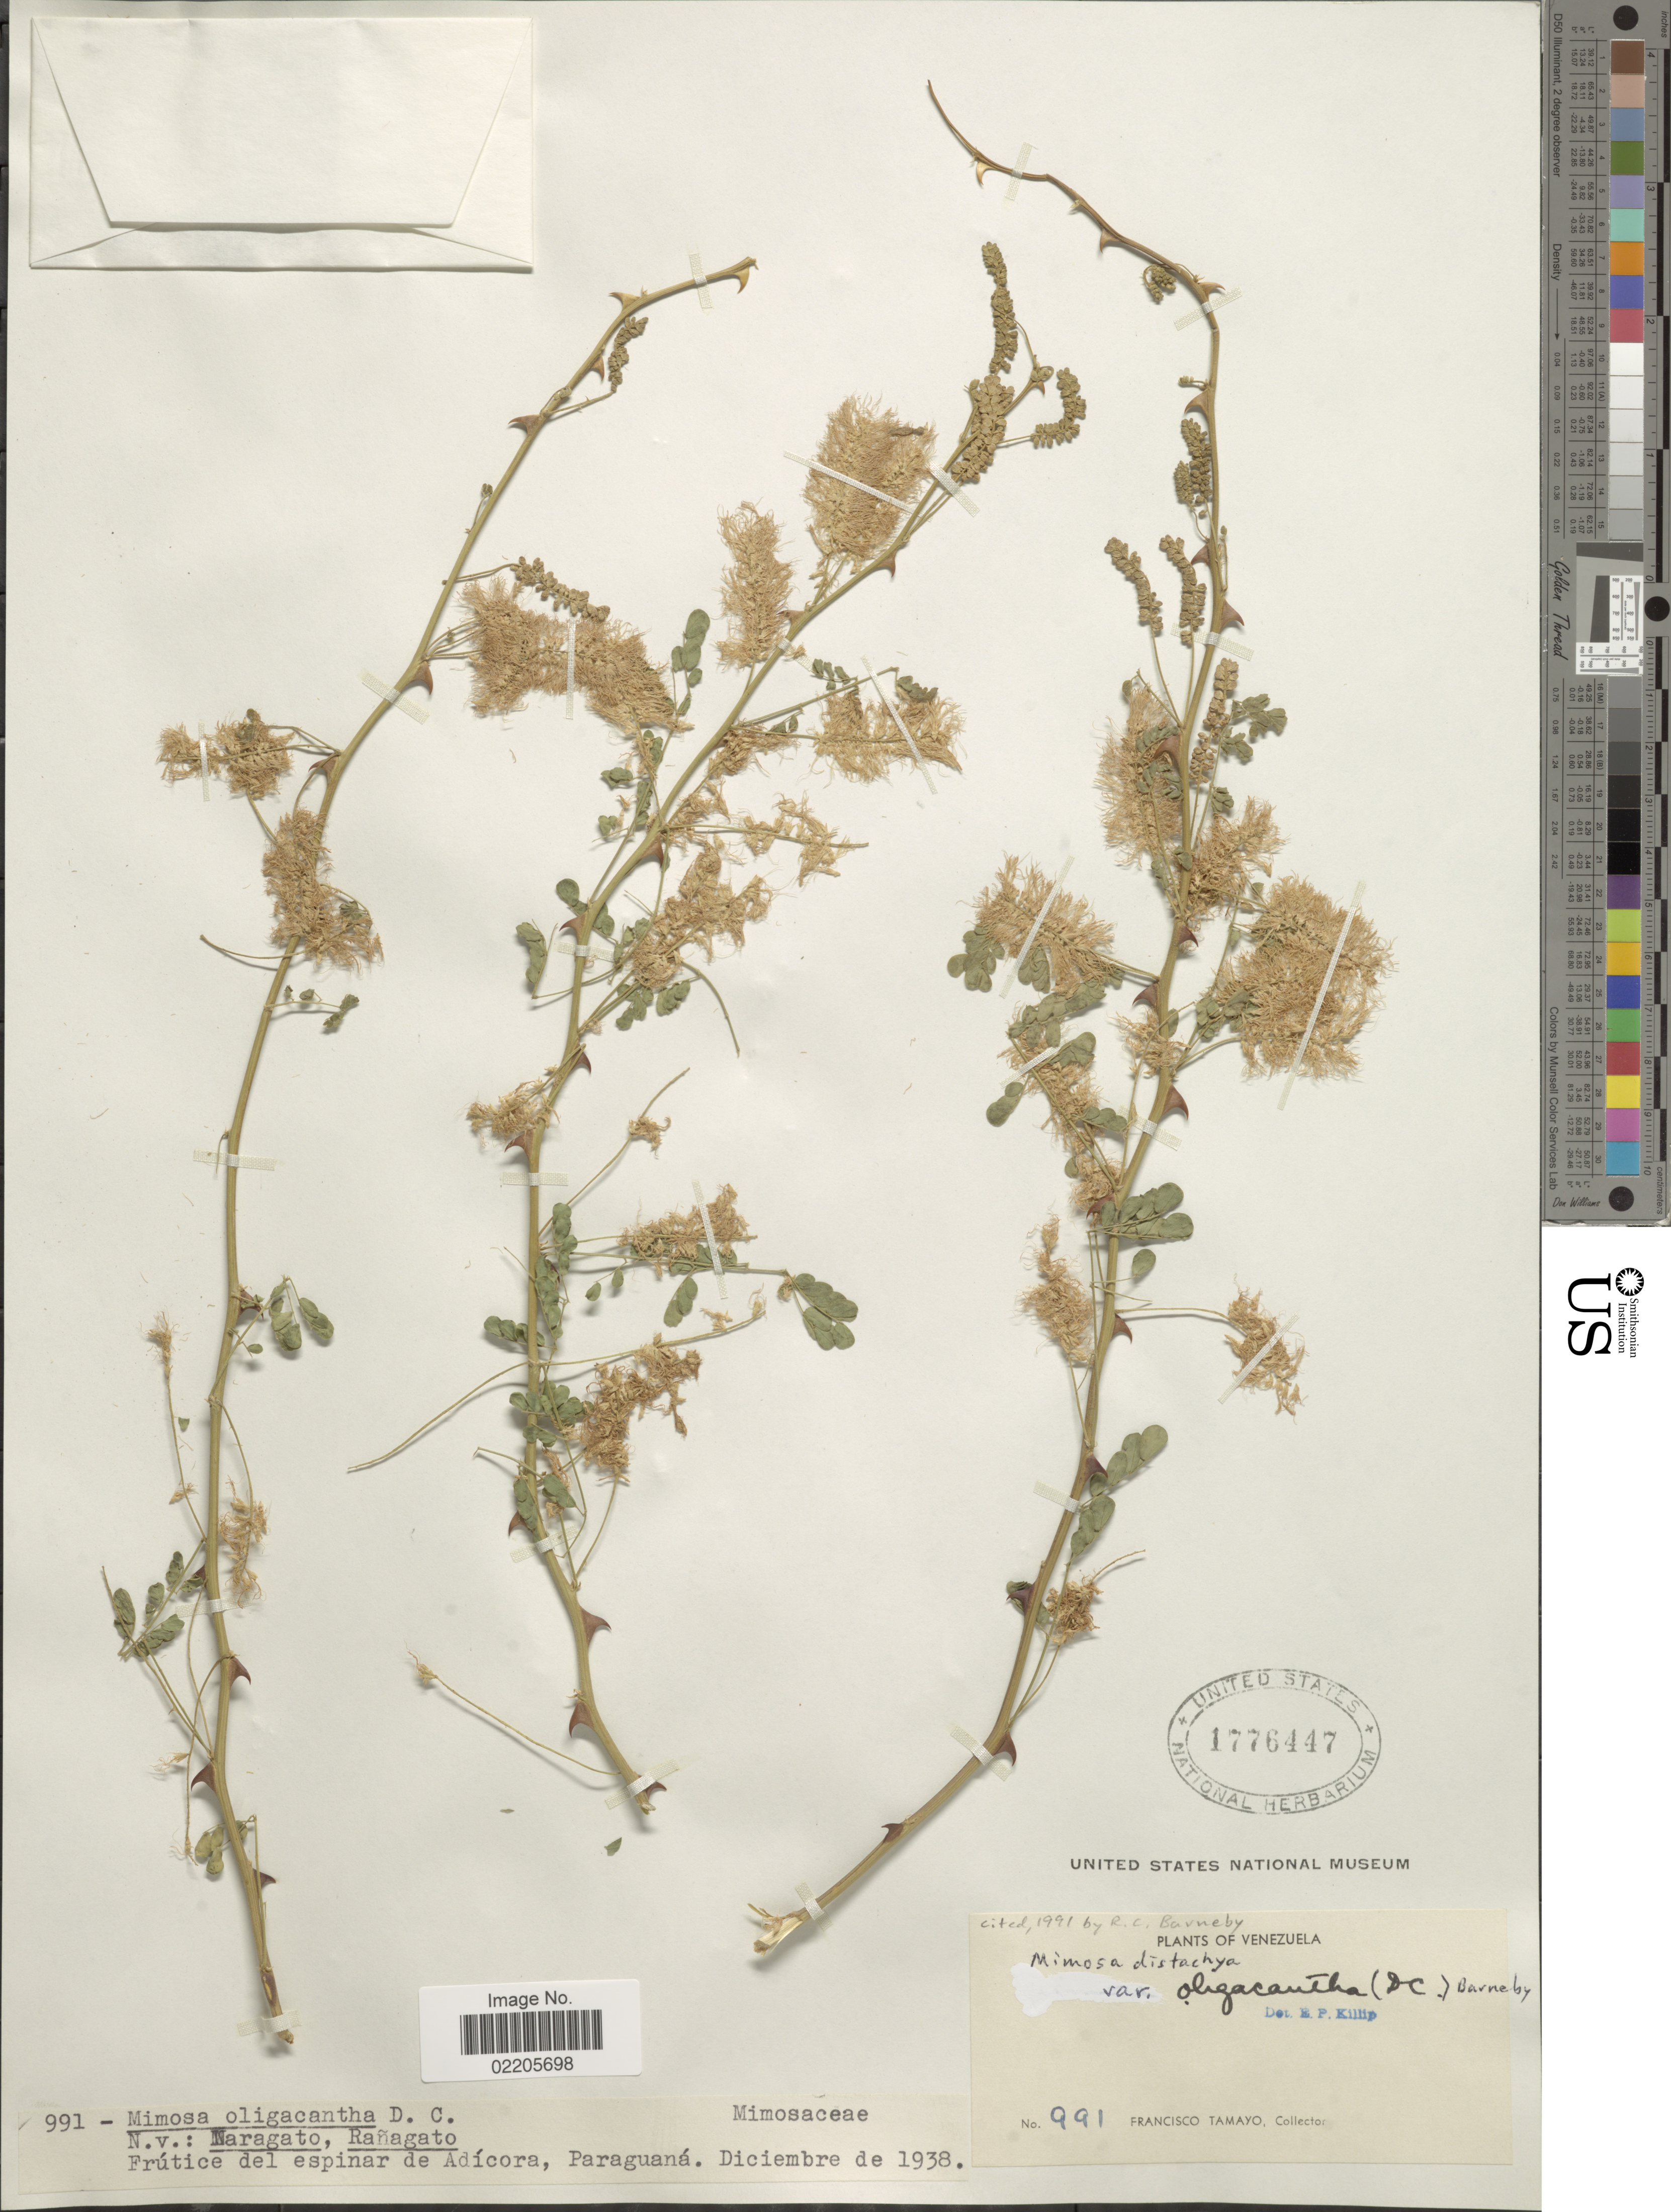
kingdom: Plantae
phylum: Tracheophyta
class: Magnoliopsida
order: Fabales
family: Fabaceae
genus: Mimosa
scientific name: Mimosa distachya var. oligacantha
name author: (DC.) Barneby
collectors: F. Tamayo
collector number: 991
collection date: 1938-12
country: Venezuela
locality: Frutice del espinar de Adicora, Paraguana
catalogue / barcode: US 1776447